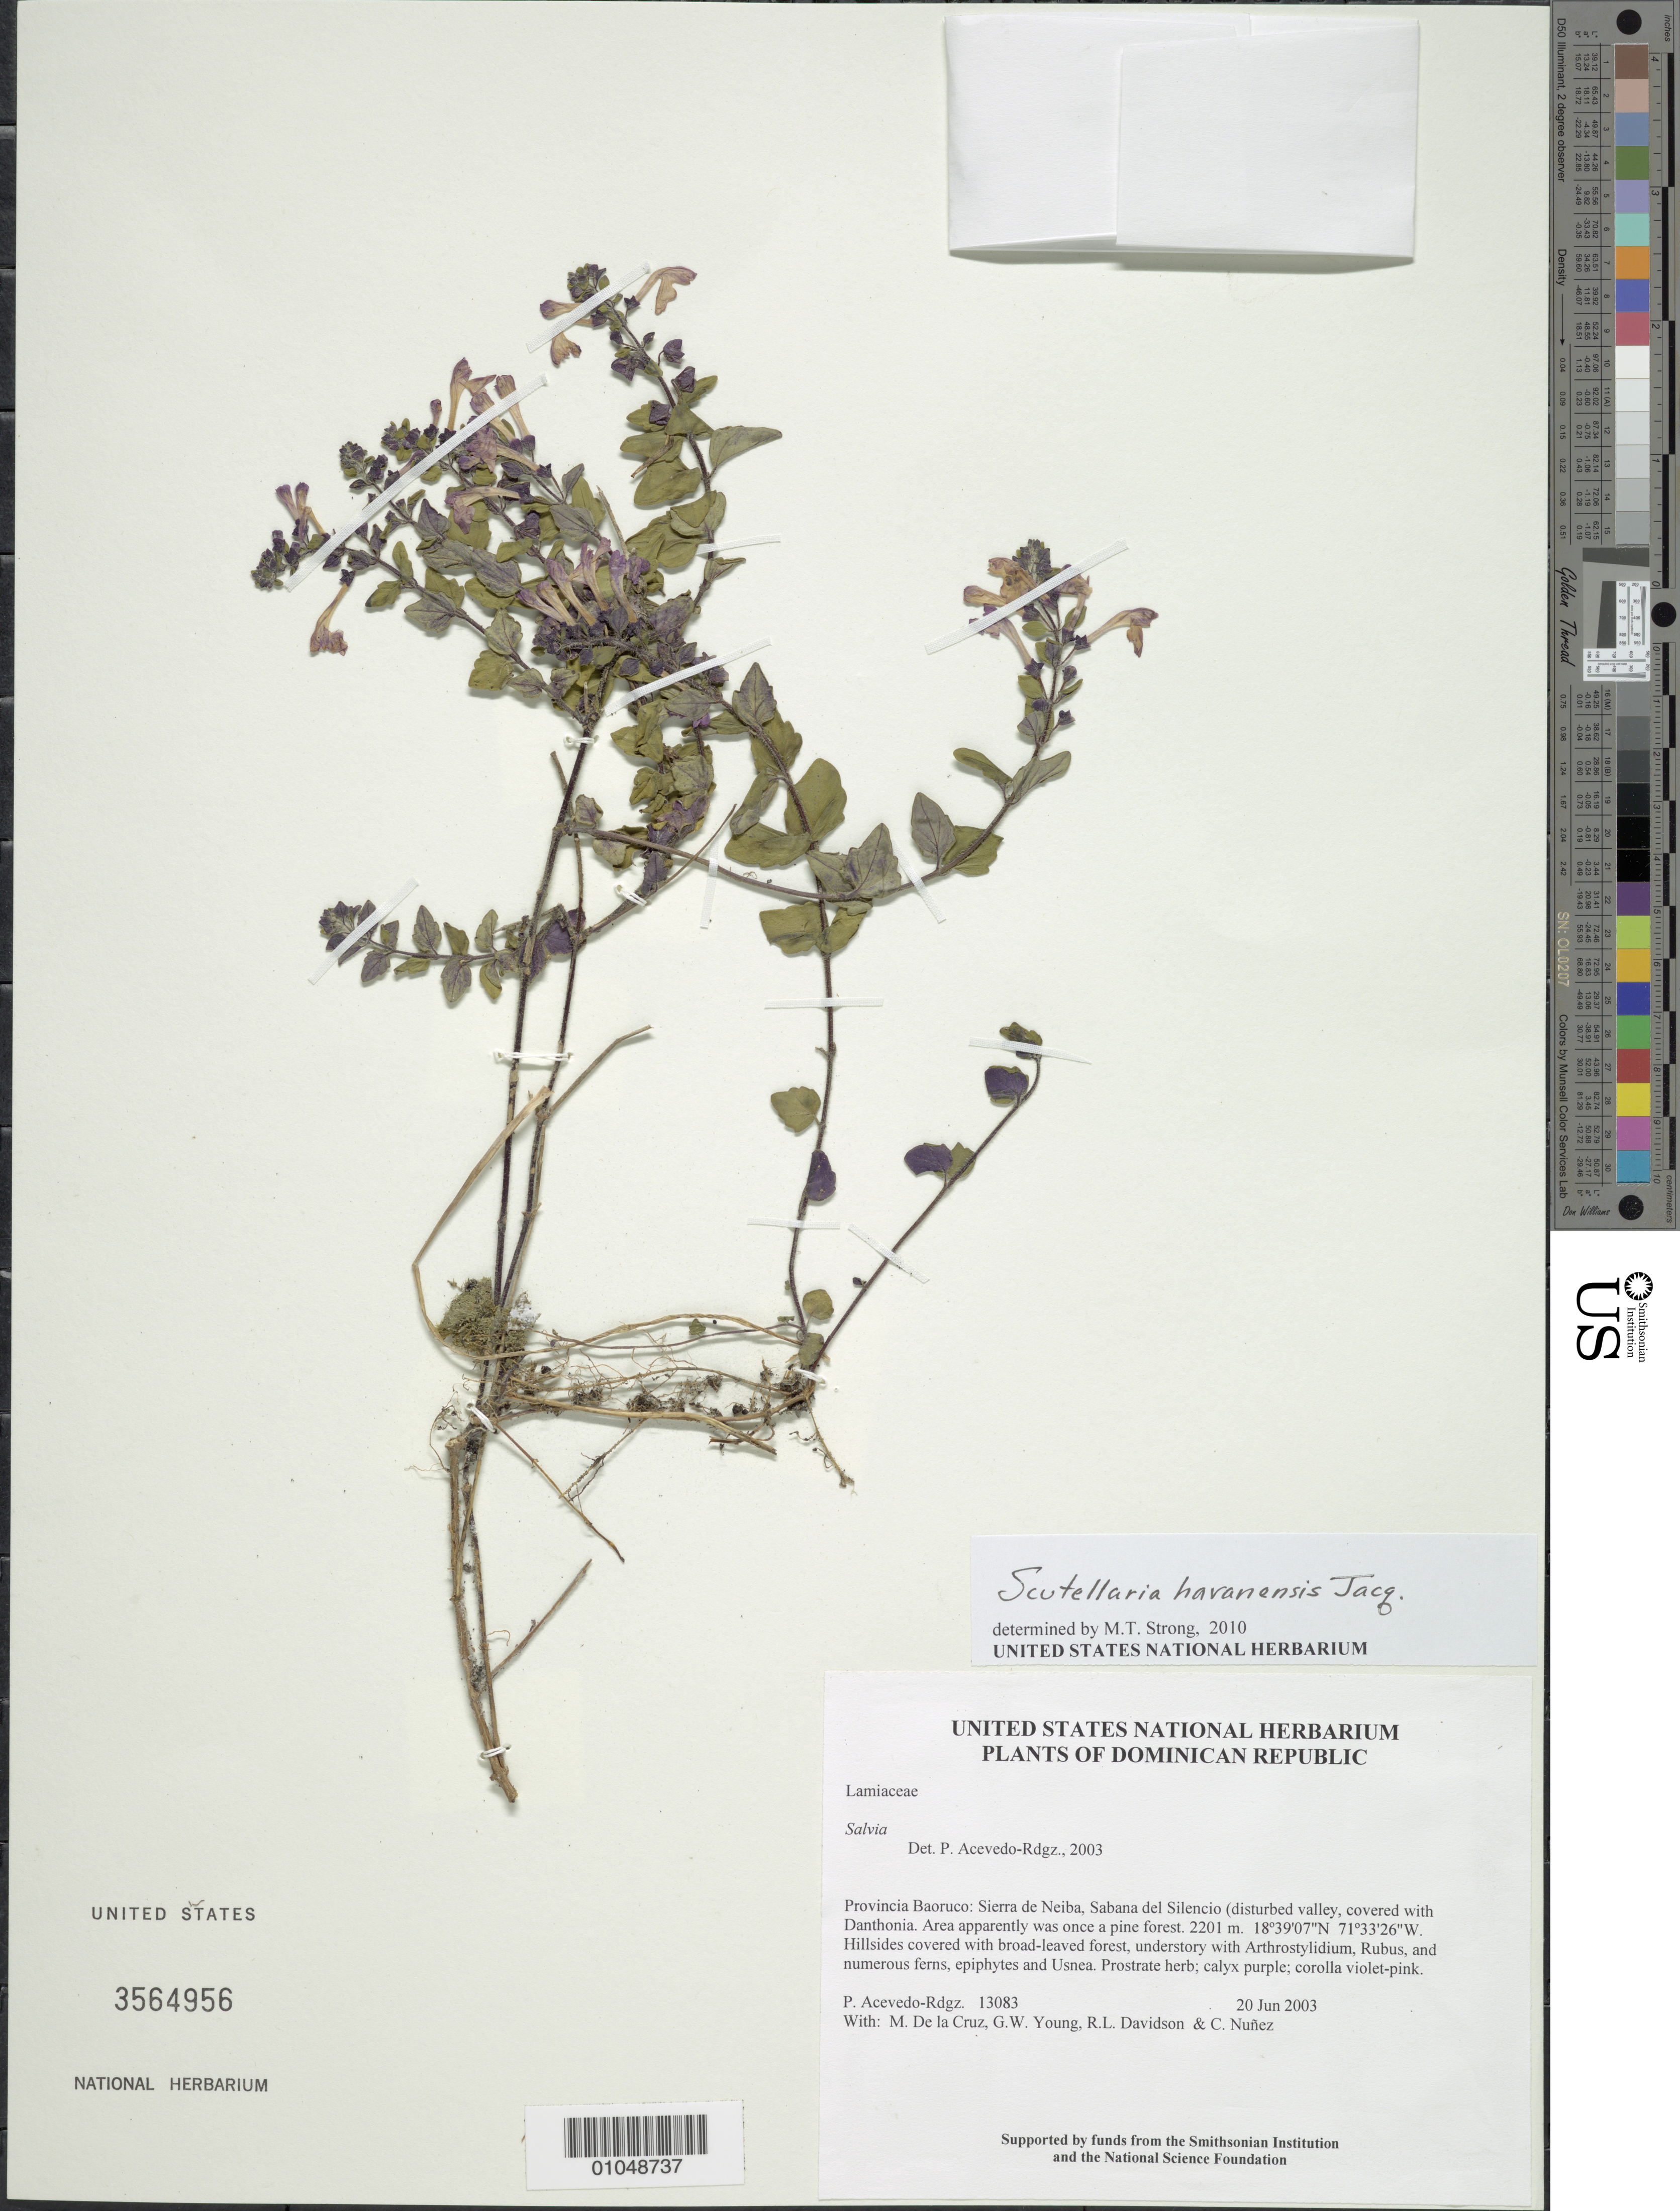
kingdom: Plantae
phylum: Tracheophyta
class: Magnoliopsida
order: Lamiales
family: Lamiaceae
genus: Scutellaria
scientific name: Scutellaria havanensis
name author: Jacq.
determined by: Strong, M. T., (US), Smithsonian Institution - National Museum of Natural History (UNITED STATES)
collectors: P. Acevedo-Rodr., M. de la Cruz, J. Rawlins, G. Young, R. Davidson & C. Nunez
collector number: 13083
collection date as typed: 20 Jun 2003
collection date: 2003-06-20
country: Dominican Republic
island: Hispaniola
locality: Provincia Baoruco: Sierra de Neiba, Sabana del Silencio (disturbed valley, covered with Danthonia. Area apparently was once a pine forest.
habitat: Hillsides covered with broad-leaved forest, understory with Arthrostylidium, Rubus, and numerous ferns, epiphytes and Usnea.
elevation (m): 2201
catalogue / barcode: US 3564956